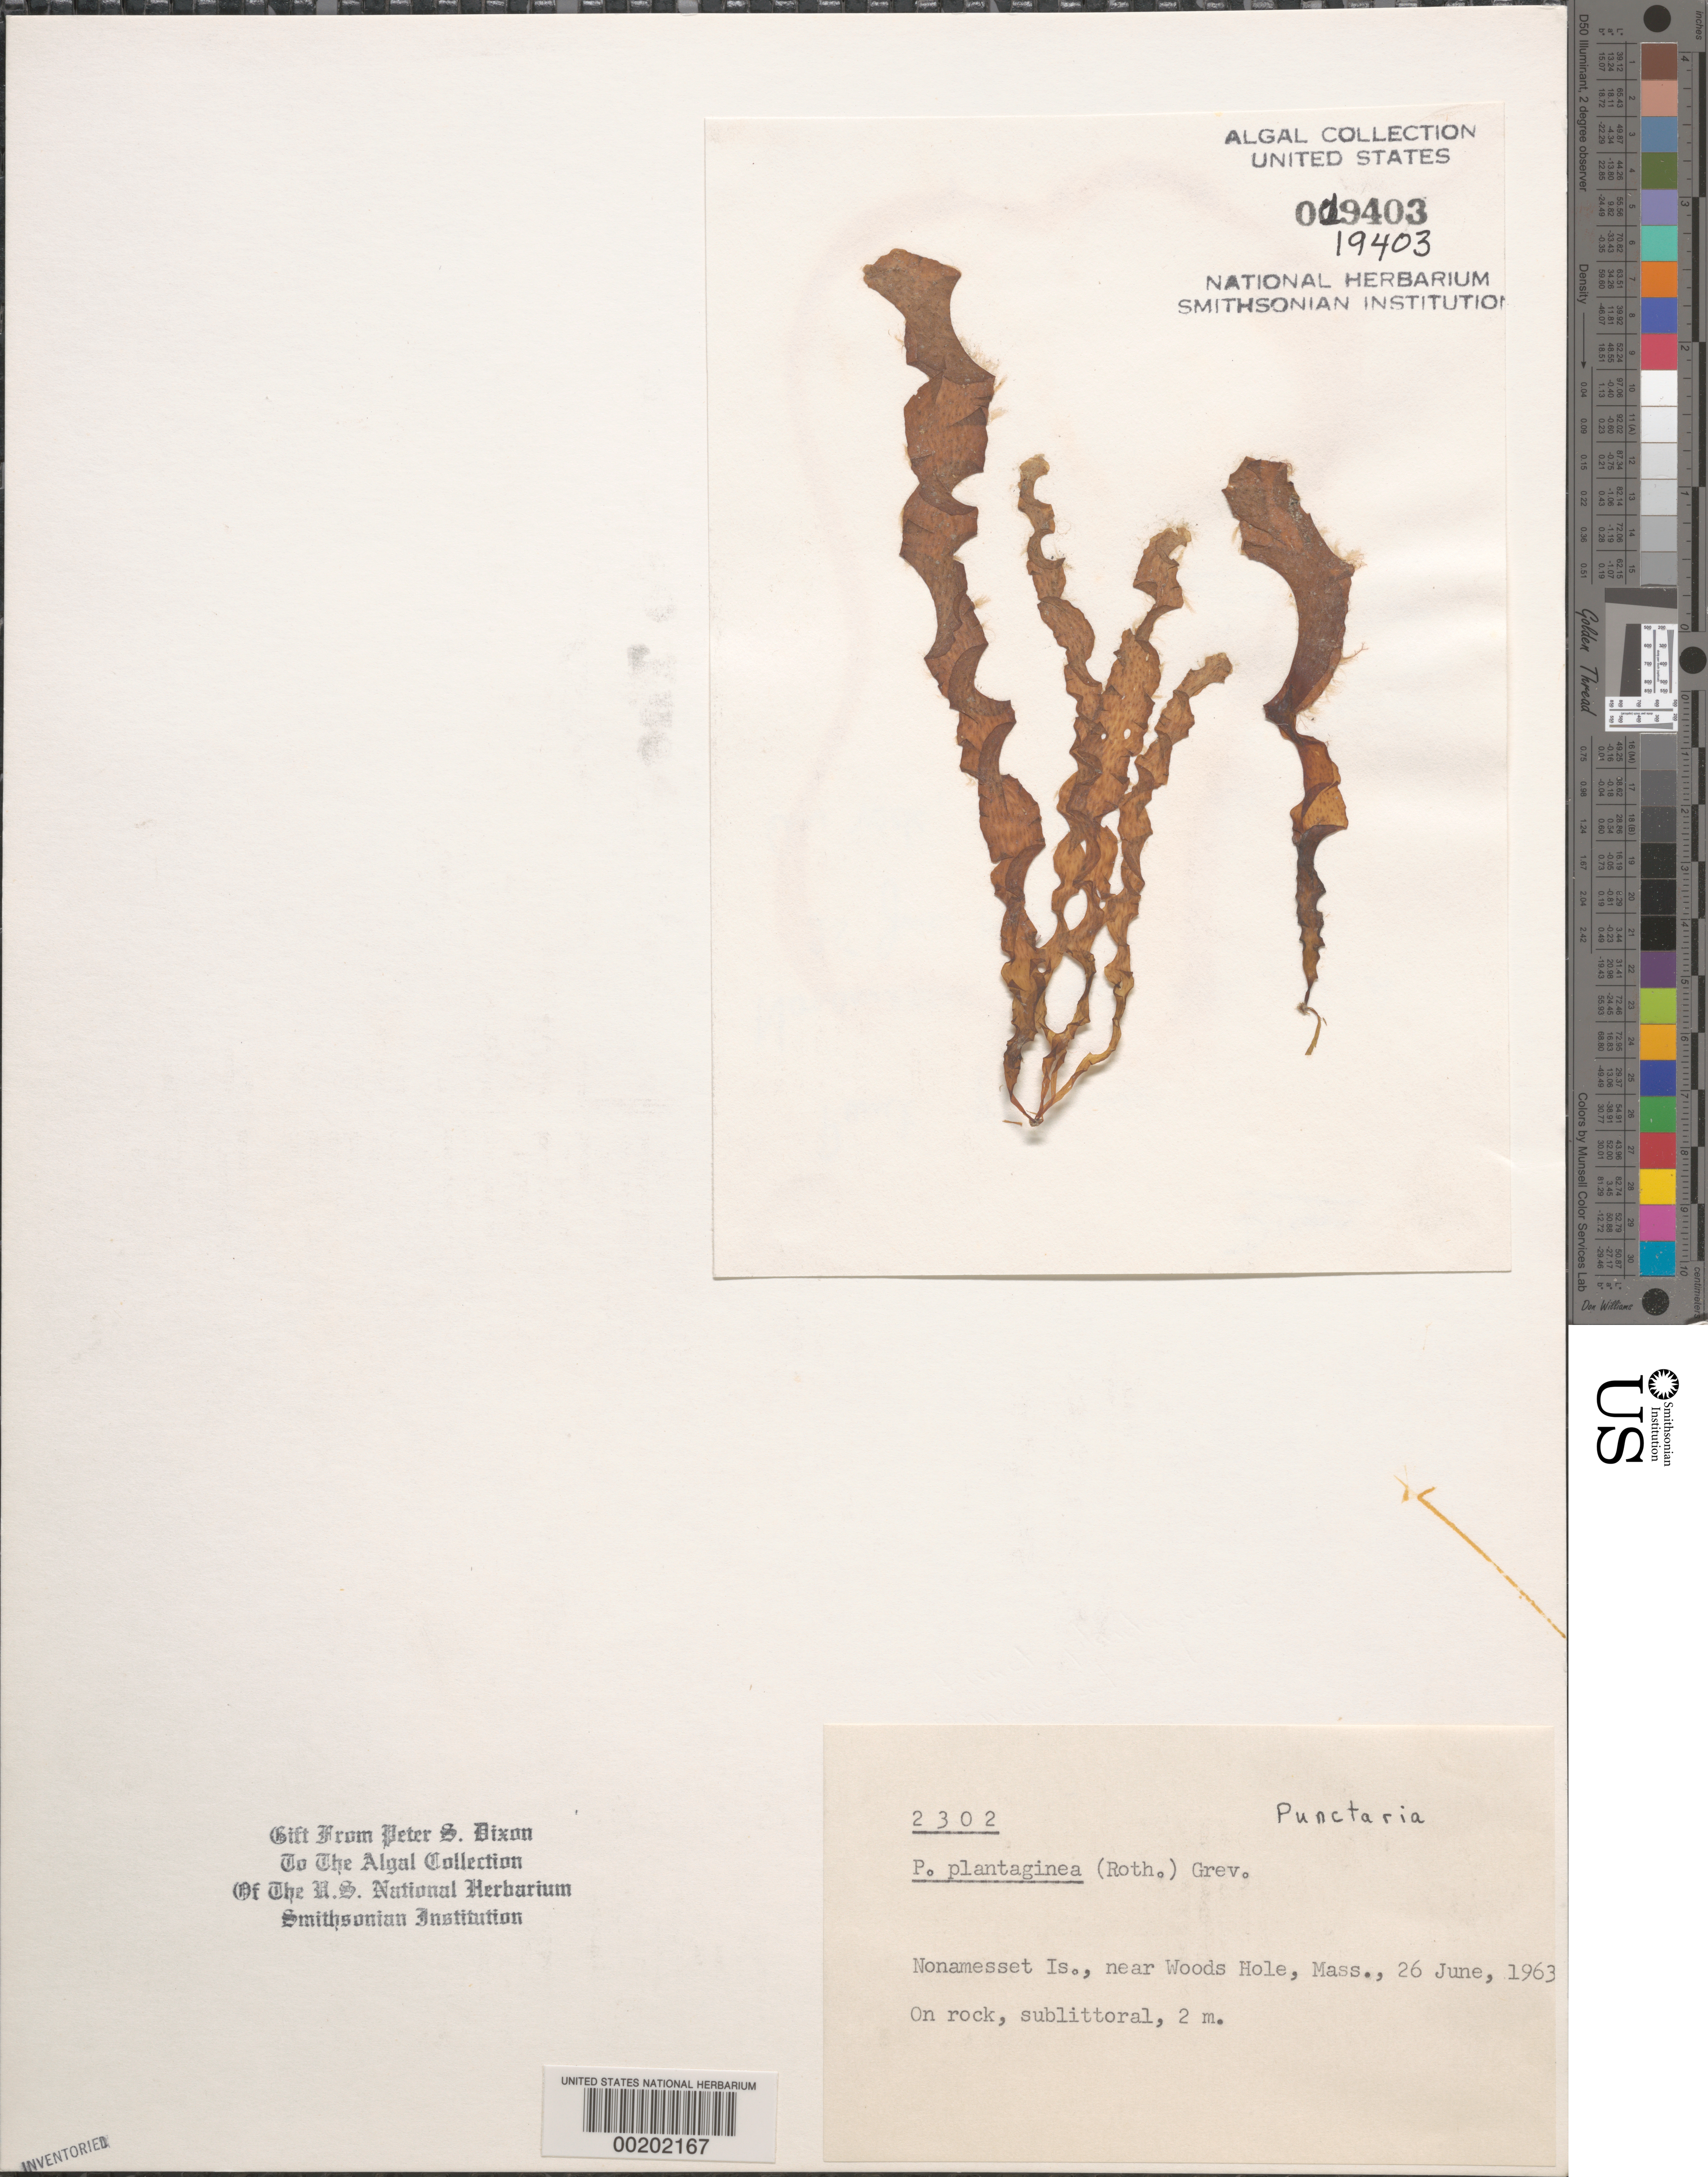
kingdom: Chromista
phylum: Ochrophyta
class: Phaeophyceae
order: Dictyosiphonales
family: Punctariaceae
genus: Punctaria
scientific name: Punctaria plantaginea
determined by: Dixon, P. S.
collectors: P. S. Dixon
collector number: PSD 2302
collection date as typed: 26 Jun 1963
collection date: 1963-06-26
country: United States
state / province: Massachusetts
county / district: Dukes County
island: Nonamesset Island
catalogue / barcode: US 19403